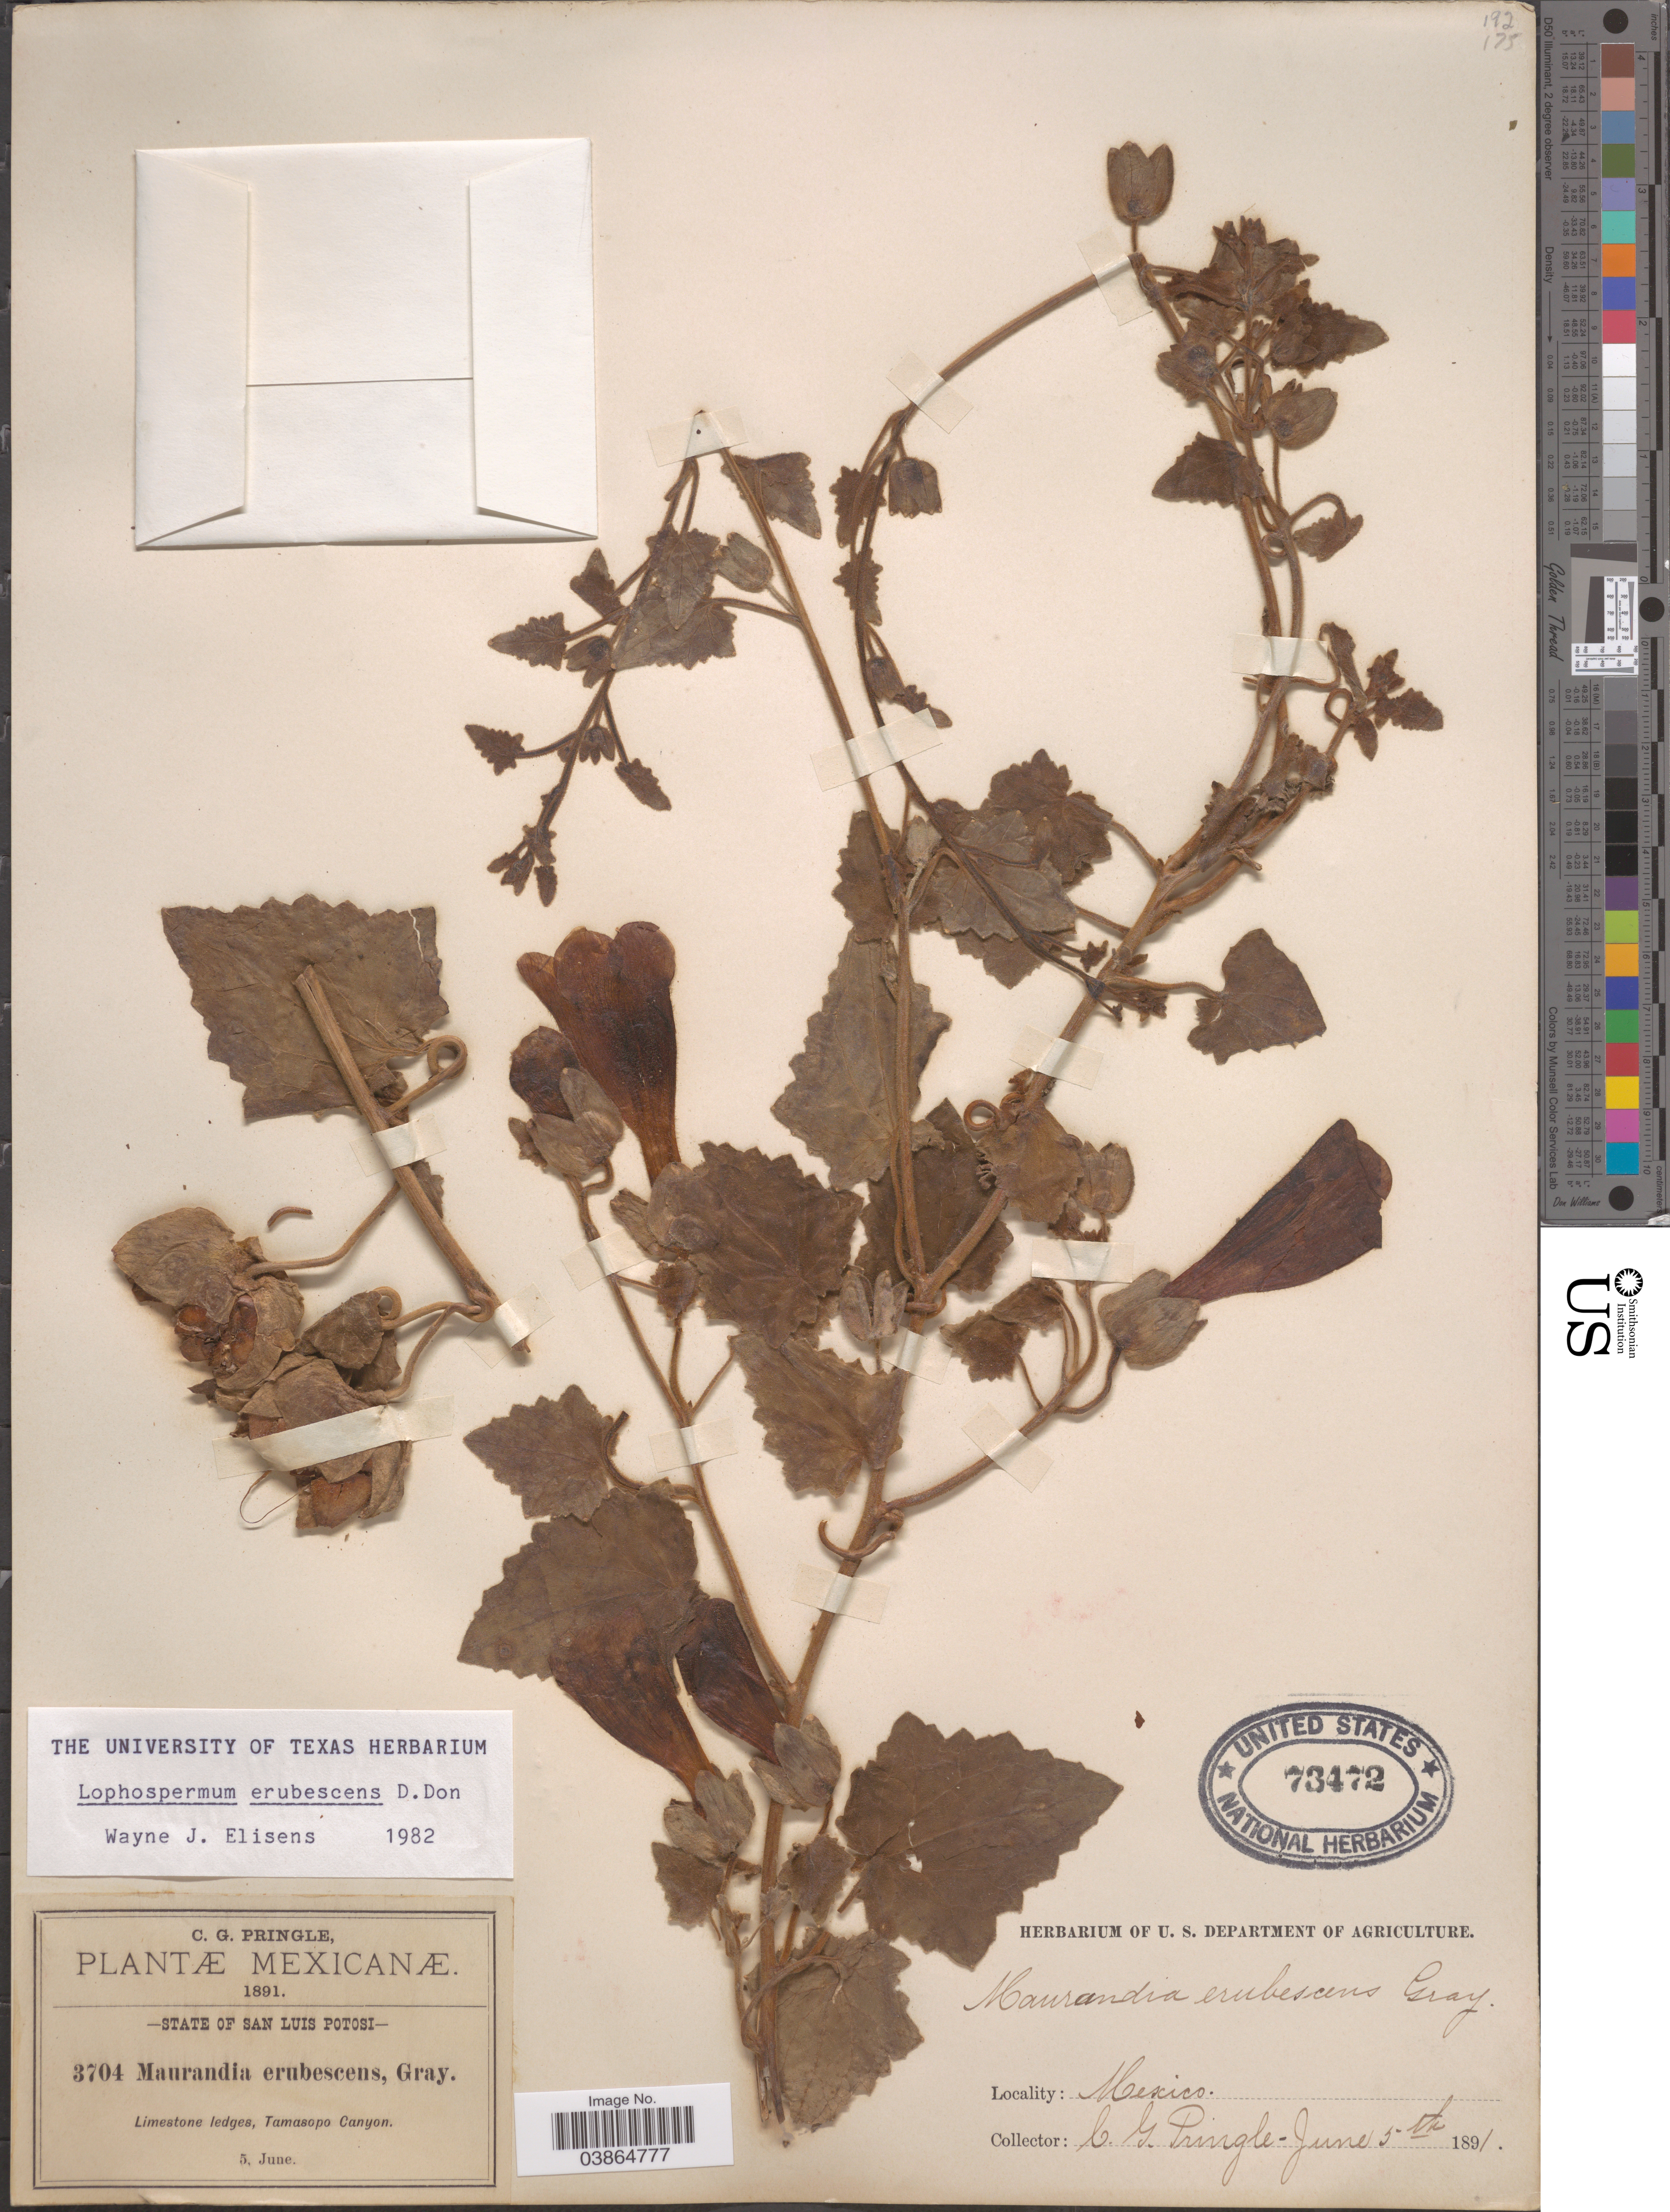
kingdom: Plantae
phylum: Tracheophyta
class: Magnoliopsida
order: Lamiales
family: Plantaginaceae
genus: Maurandya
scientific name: Maurandya erubescens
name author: (D. Don) A. Gray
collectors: C. G. Pringle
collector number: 3704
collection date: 1891-06-05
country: Mexico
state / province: San Luis Potosí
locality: Limestone ledges, Tamasopo Canyon.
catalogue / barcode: US 73472